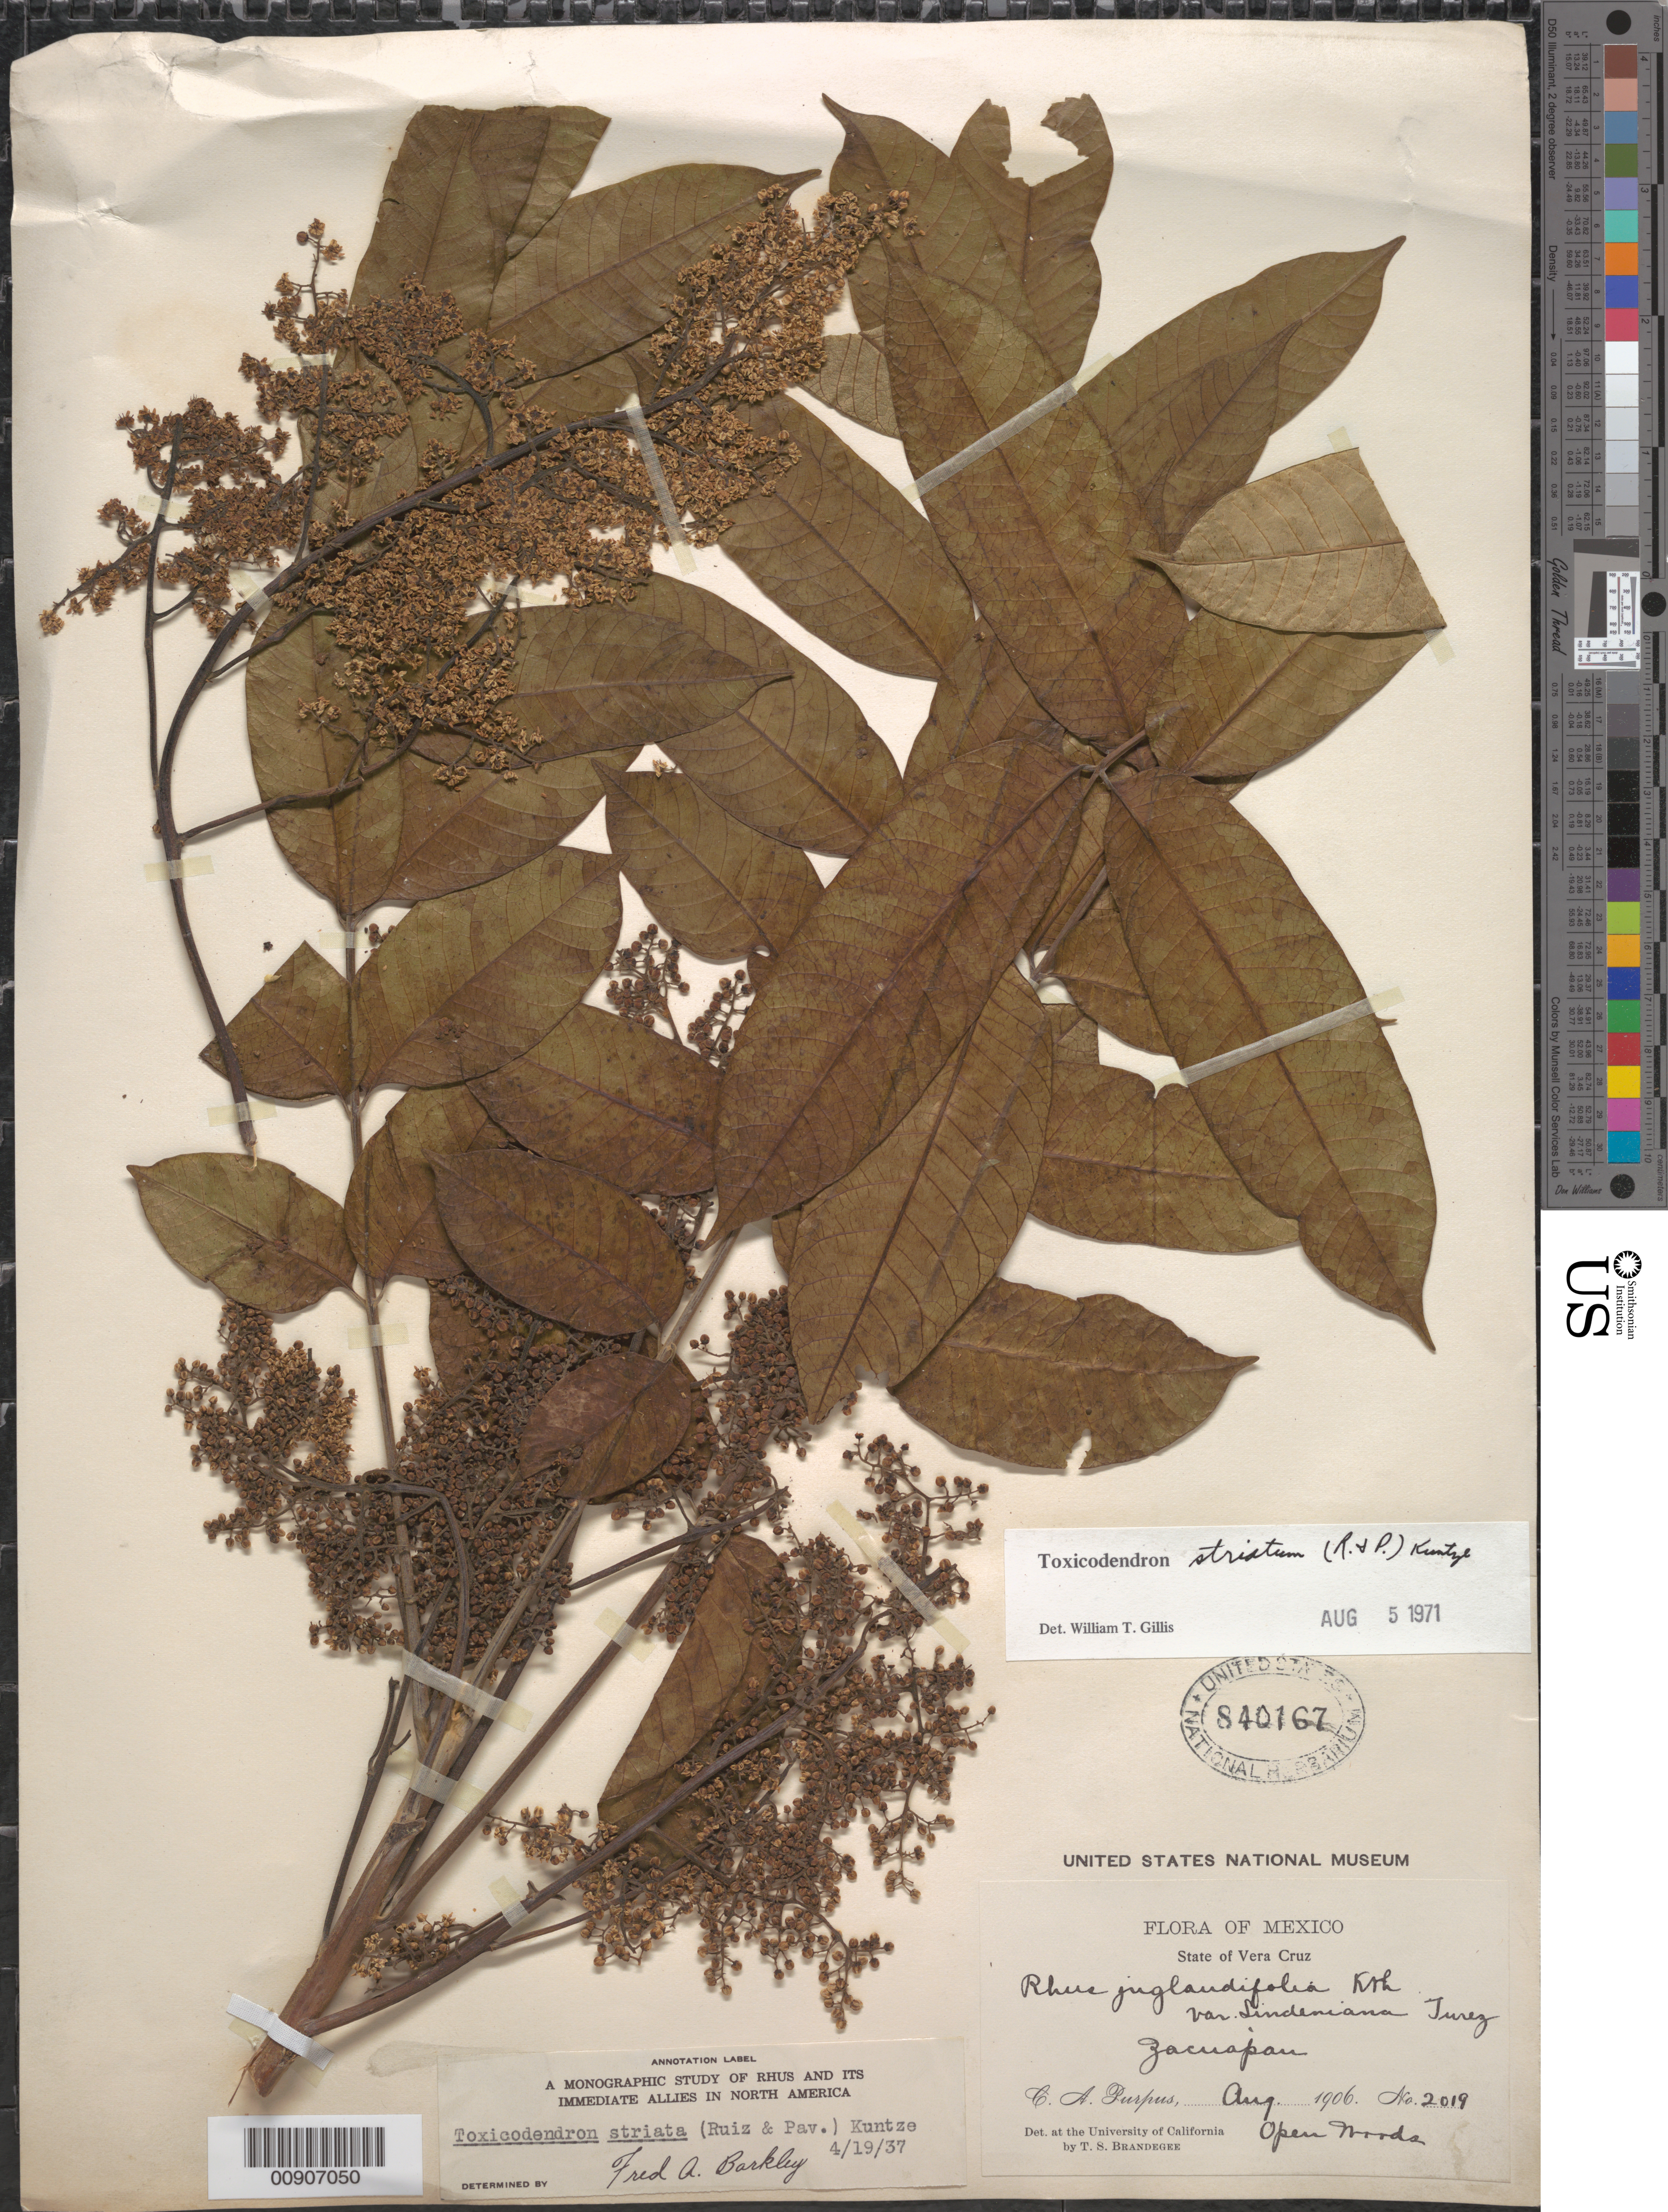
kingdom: Plantae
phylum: Tracheophyta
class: Magnoliopsida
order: Sapindales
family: Anacardiaceae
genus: Toxicodendron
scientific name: Toxicodendron striatum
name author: (Ruiz & Pav.) Kuntze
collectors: C. A. Purpus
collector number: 2019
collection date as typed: Aug 1906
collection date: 1906-08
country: Mexico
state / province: Veracruz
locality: Zacuapan, Veracruz.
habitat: Open woods.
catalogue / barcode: US 840167